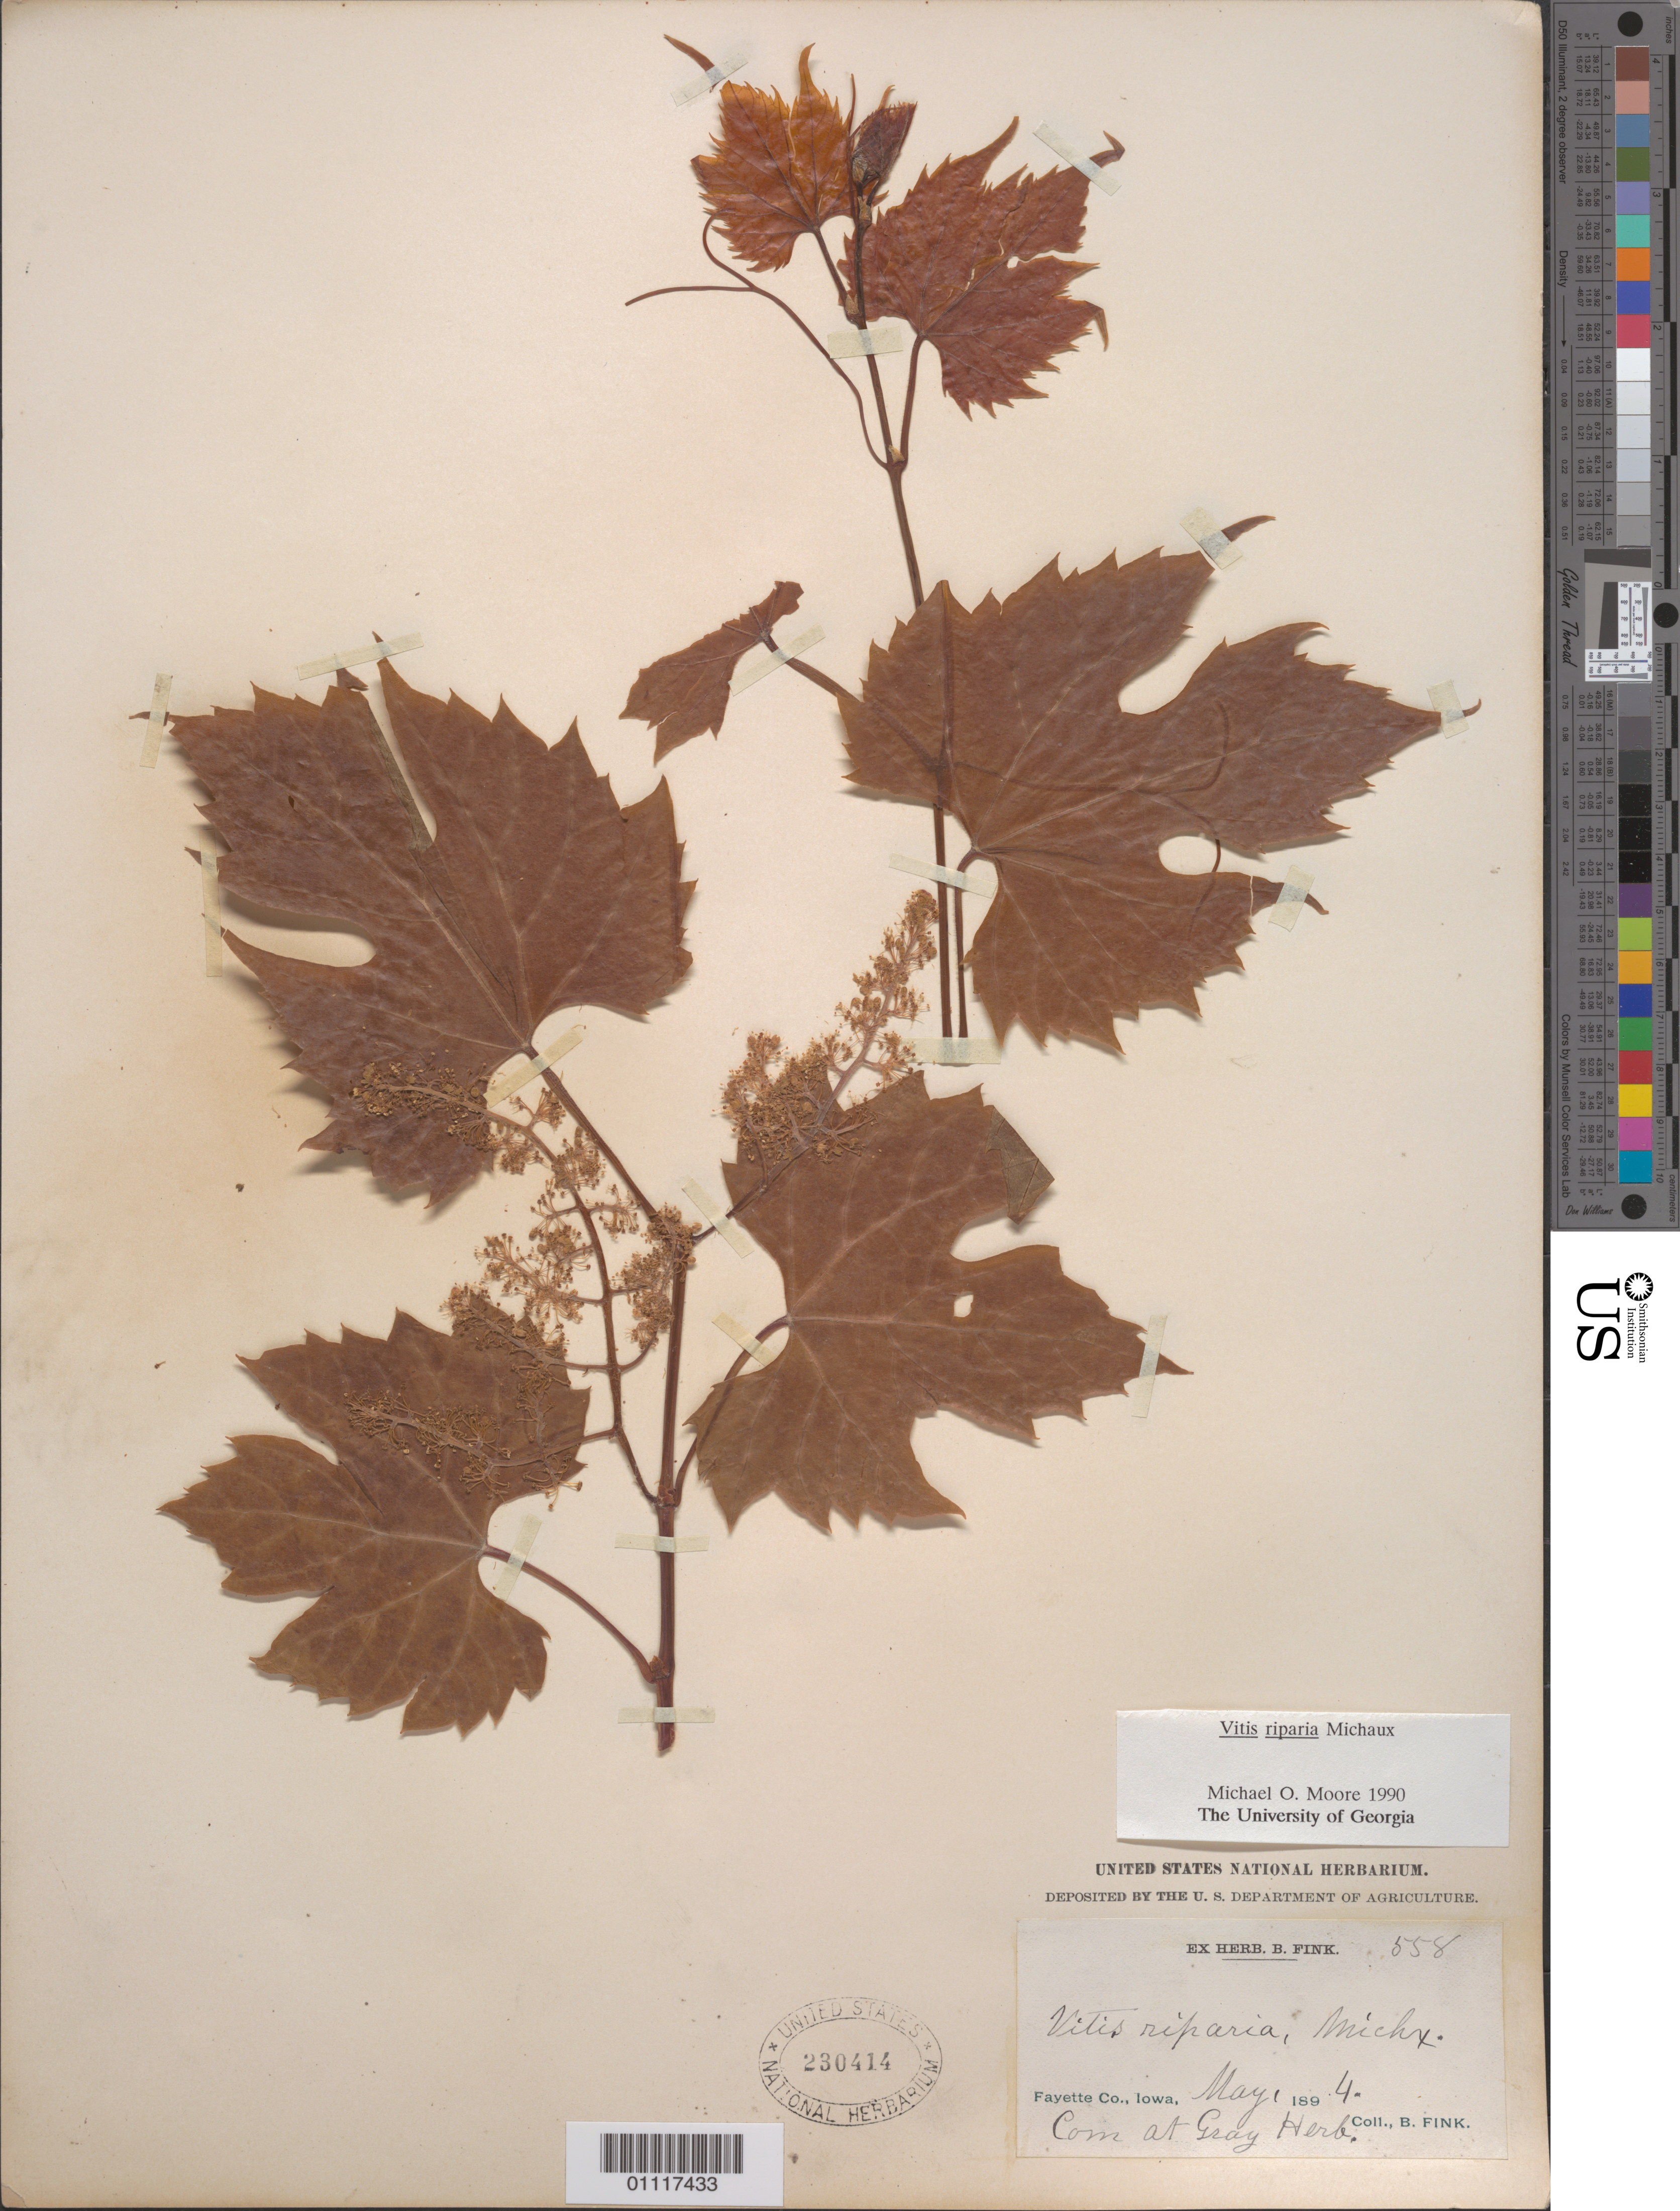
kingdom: Plantae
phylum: Tracheophyta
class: Magnoliopsida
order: Vitales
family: Vitaceae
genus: Vitis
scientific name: Vitis riparia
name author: Michx.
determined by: Moore, M. O.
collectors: B. Fink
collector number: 558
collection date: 1894-05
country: United States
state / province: Iowa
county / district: Fayette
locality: Com at Gray Herb.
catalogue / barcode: US 230414